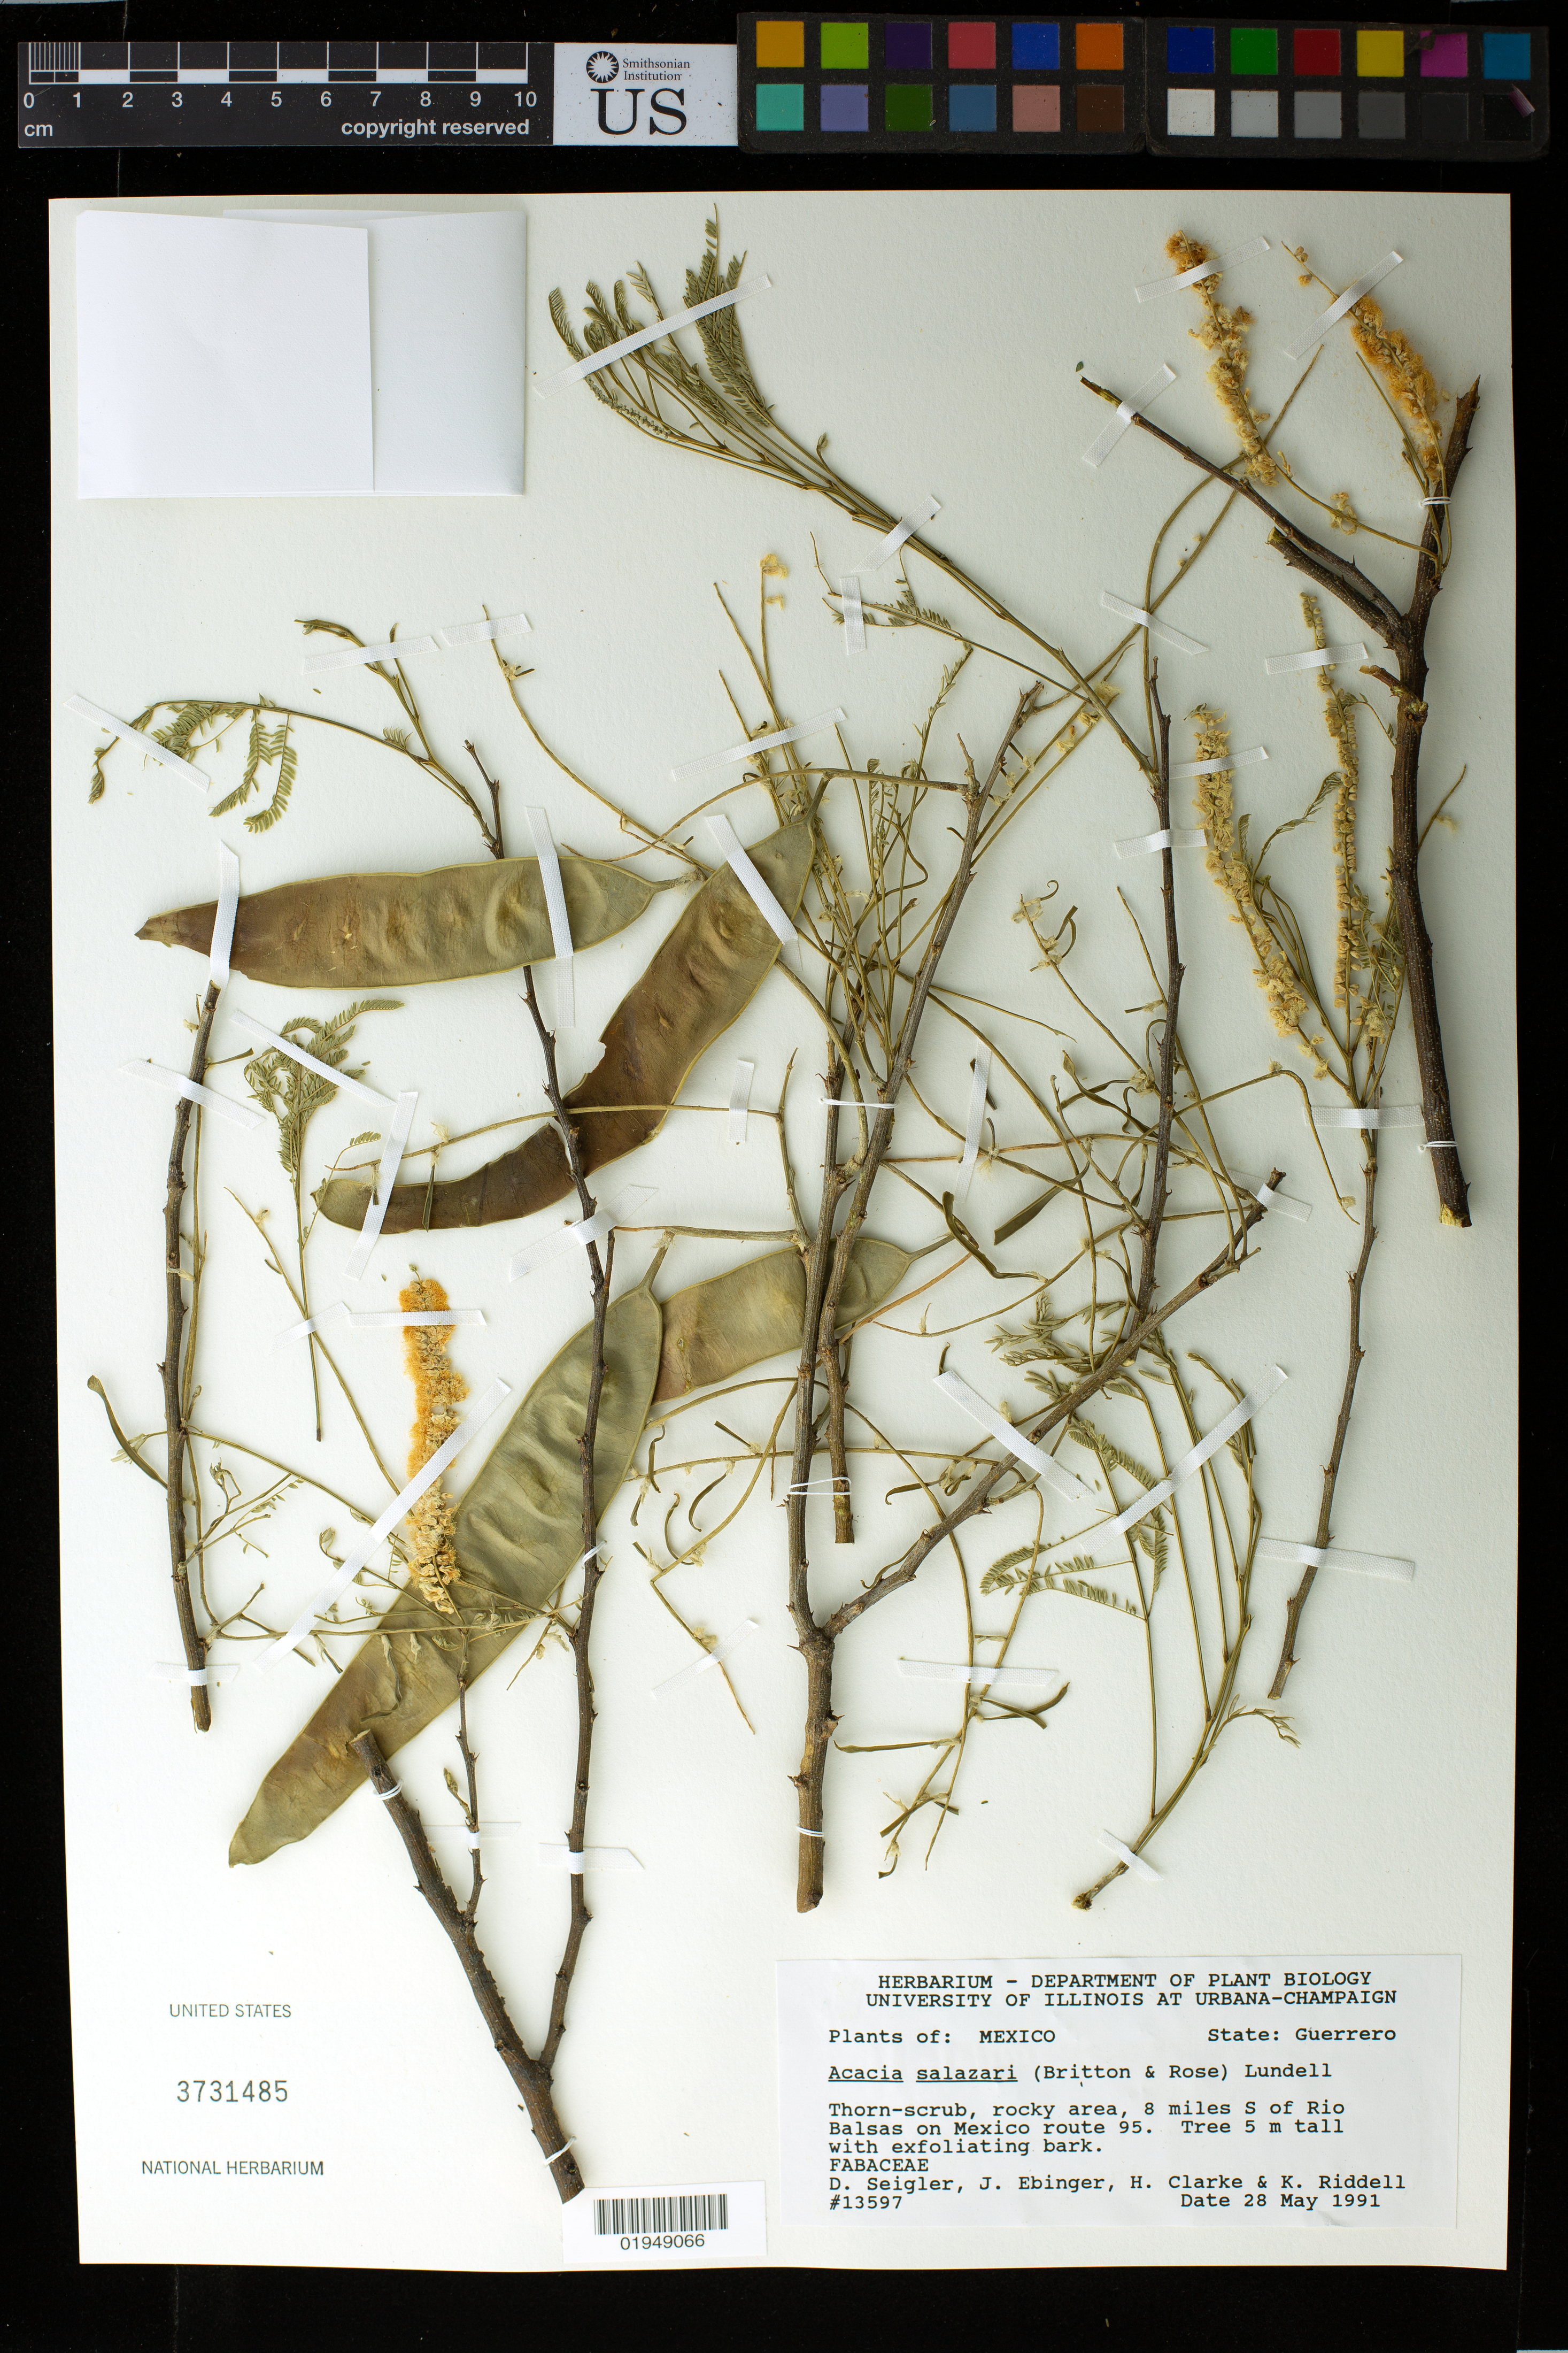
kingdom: Plantae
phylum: Tracheophyta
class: Magnoliopsida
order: Fabales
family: Fabaceae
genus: Mariosousa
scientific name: Mariosousa salazarii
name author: (Britton & Rose) Seigler & Ebinger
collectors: D. Seigler, J. Ebinger, K. Clarke & Riddell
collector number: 13597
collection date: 1991-05-28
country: Mexico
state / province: Guerrero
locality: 8 miles S of Rio Balsas on Mexico route 95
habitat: Thorn-scrub, rocky area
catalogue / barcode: US 3731485